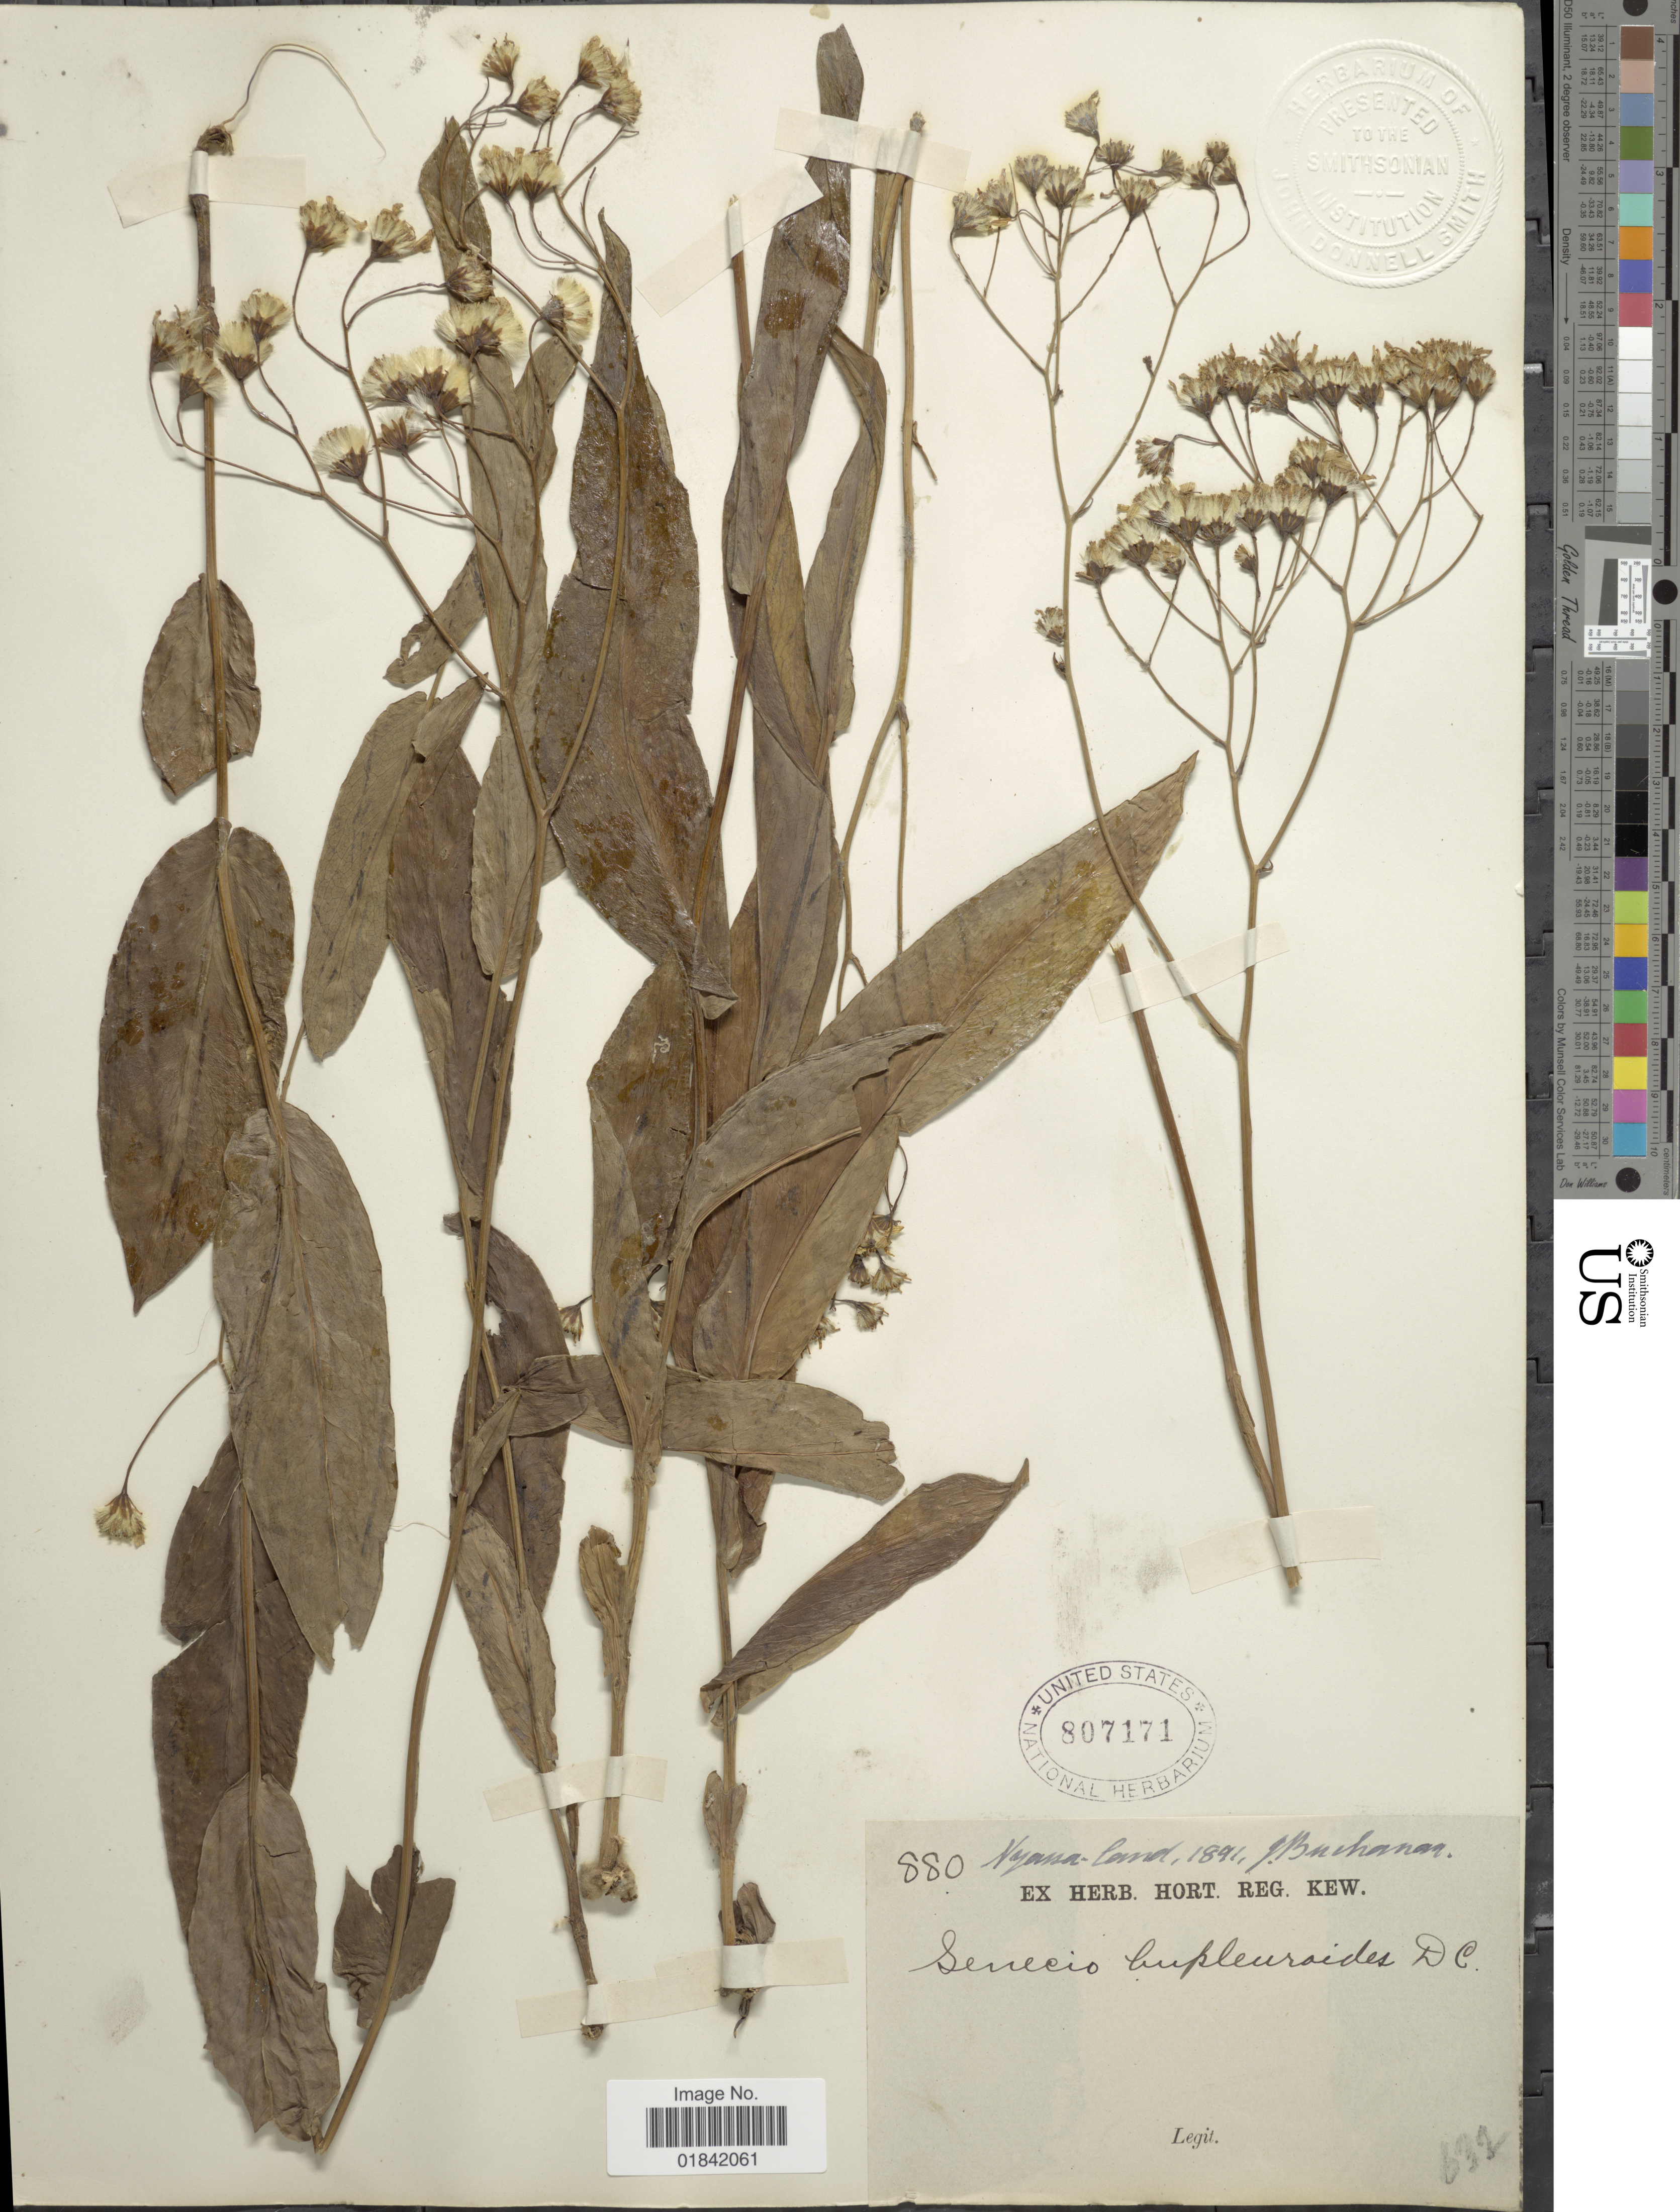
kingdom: Plantae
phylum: Tracheophyta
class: Magnoliopsida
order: Asterales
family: Asteraceae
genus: Senecio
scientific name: Senecio bupleuroides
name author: DC.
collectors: J. Buchanan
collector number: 880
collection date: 1891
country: Malawi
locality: Nyassa-land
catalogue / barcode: US 807171